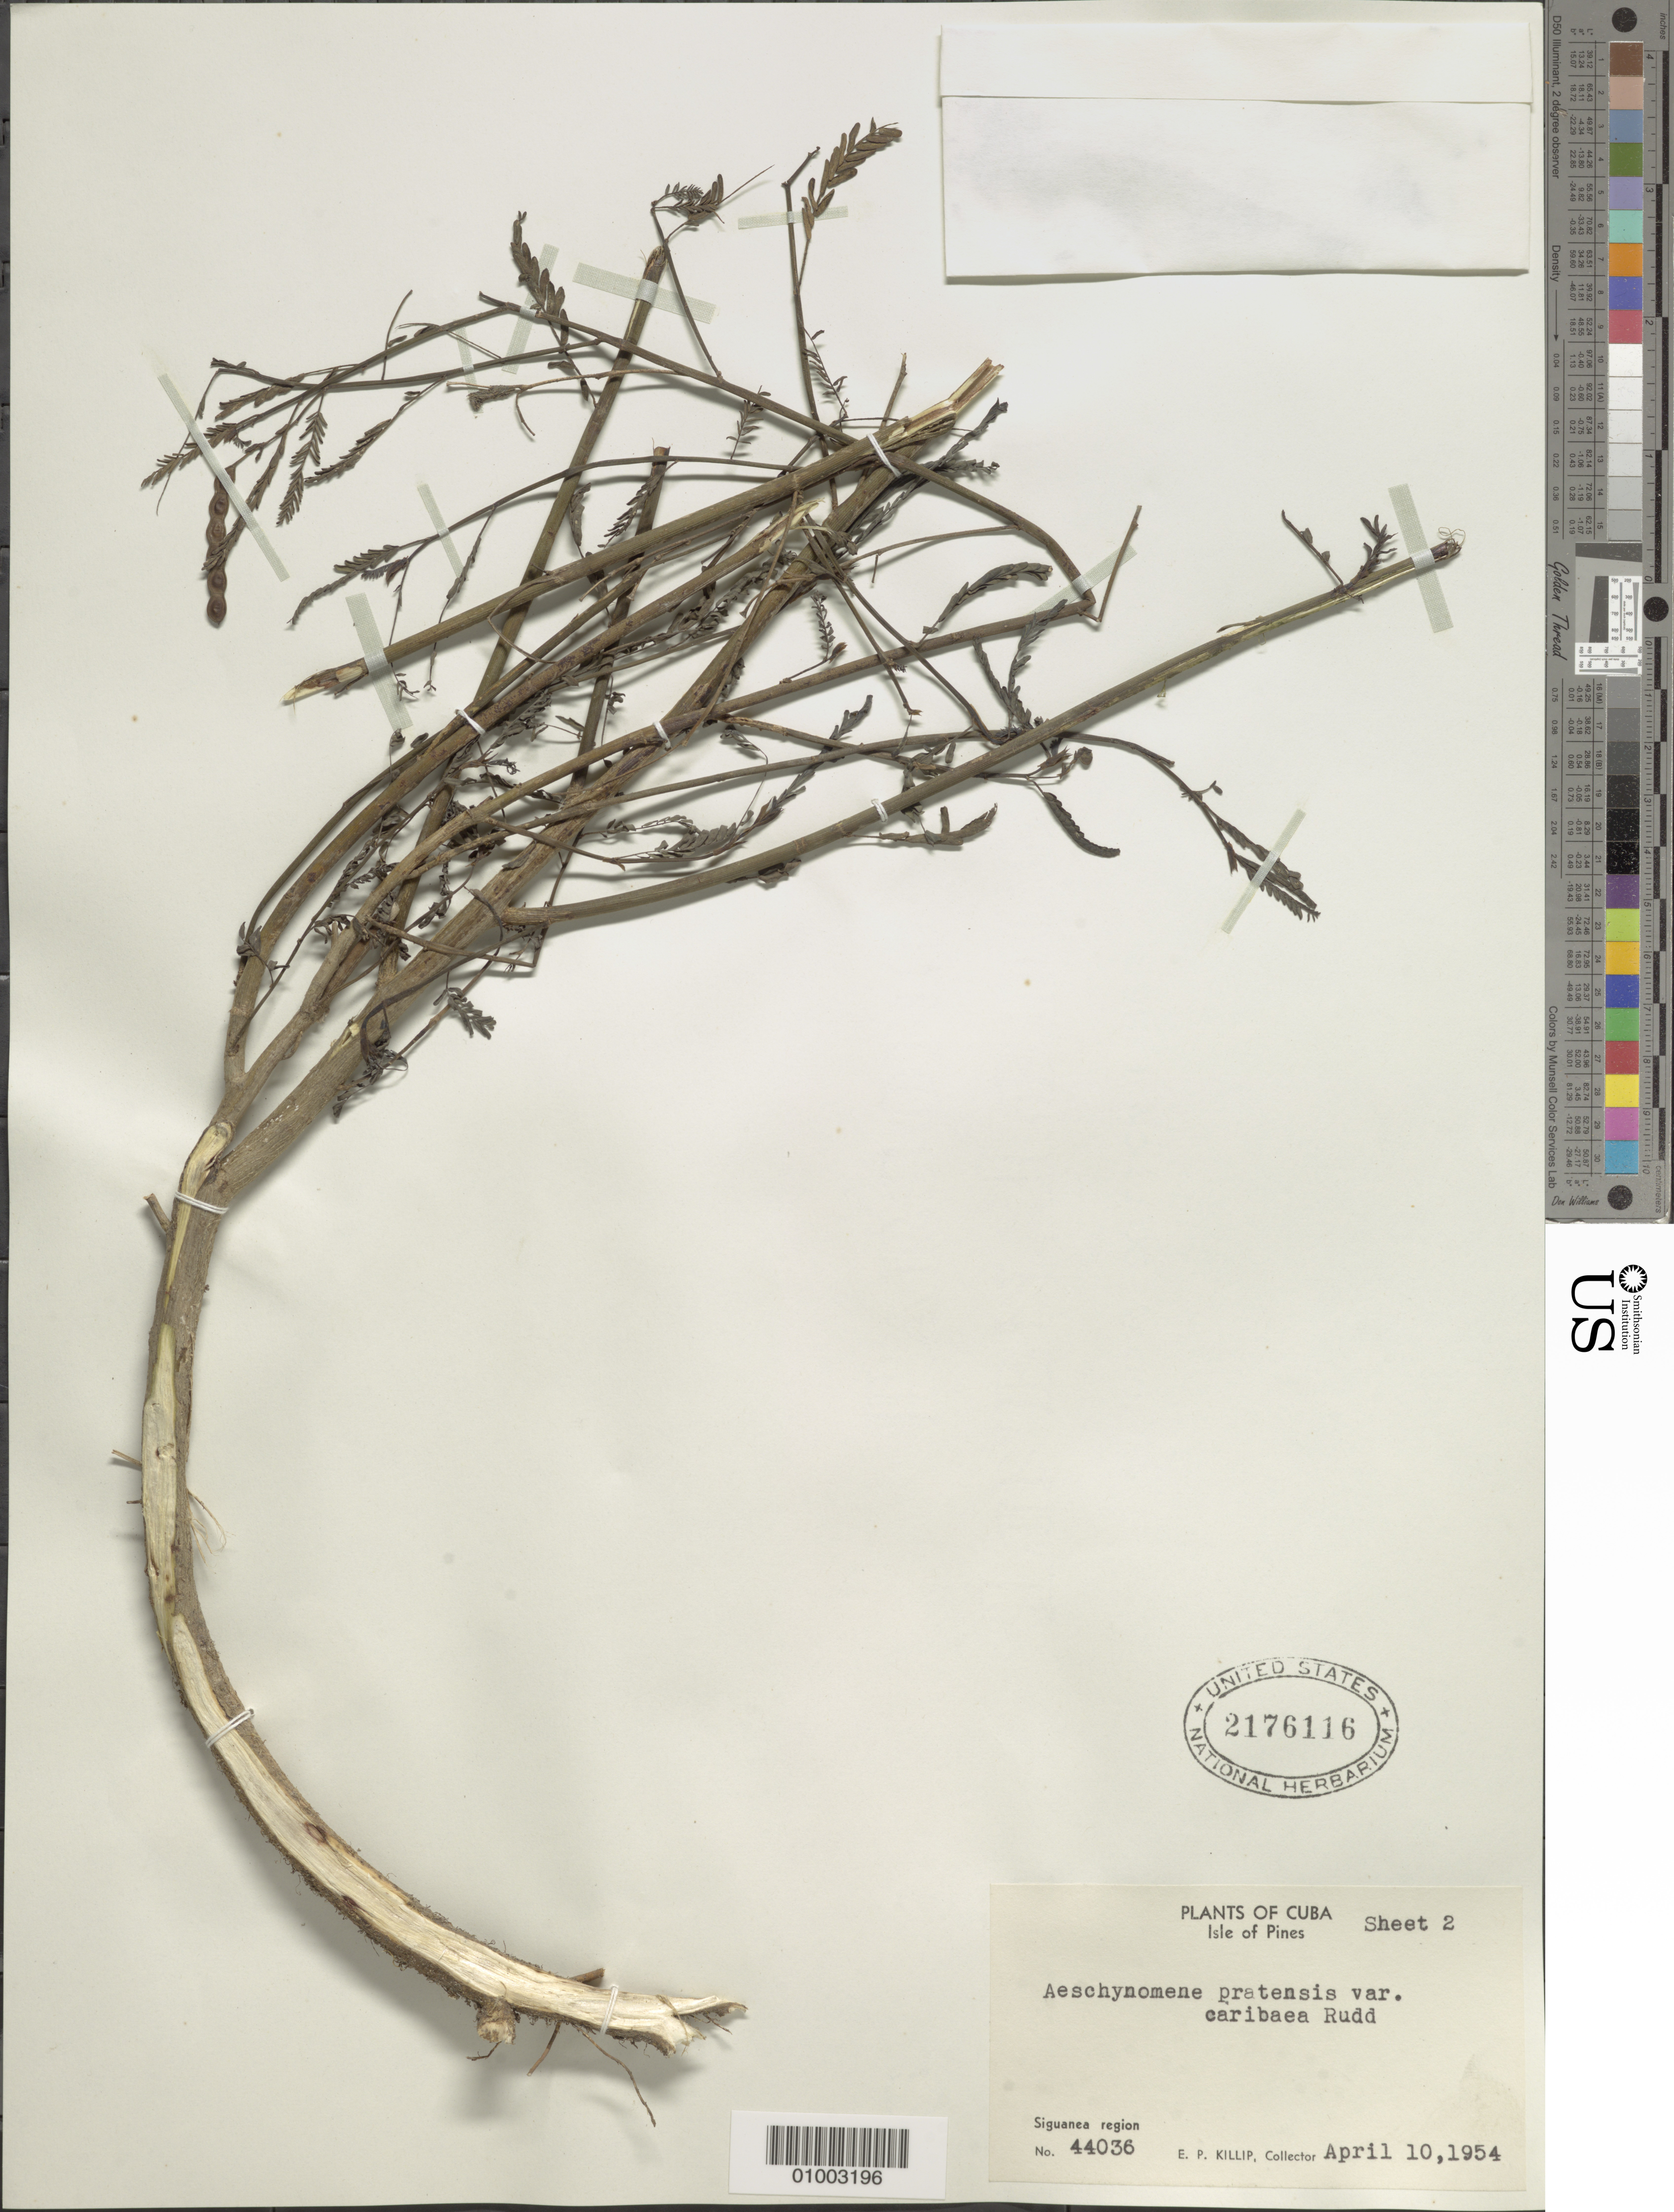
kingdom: Plantae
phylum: Tracheophyta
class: Magnoliopsida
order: Fabales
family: Fabaceae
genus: Aeschynomene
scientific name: Aeschynomene pratensis var. caribaea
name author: Rudd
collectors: E. P. Killip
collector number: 44036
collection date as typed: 10 Apr 1954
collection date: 1954-04-10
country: Cuba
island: Isla de la Juventud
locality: Siguanea region, Isle of Pines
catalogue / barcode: US 2176116